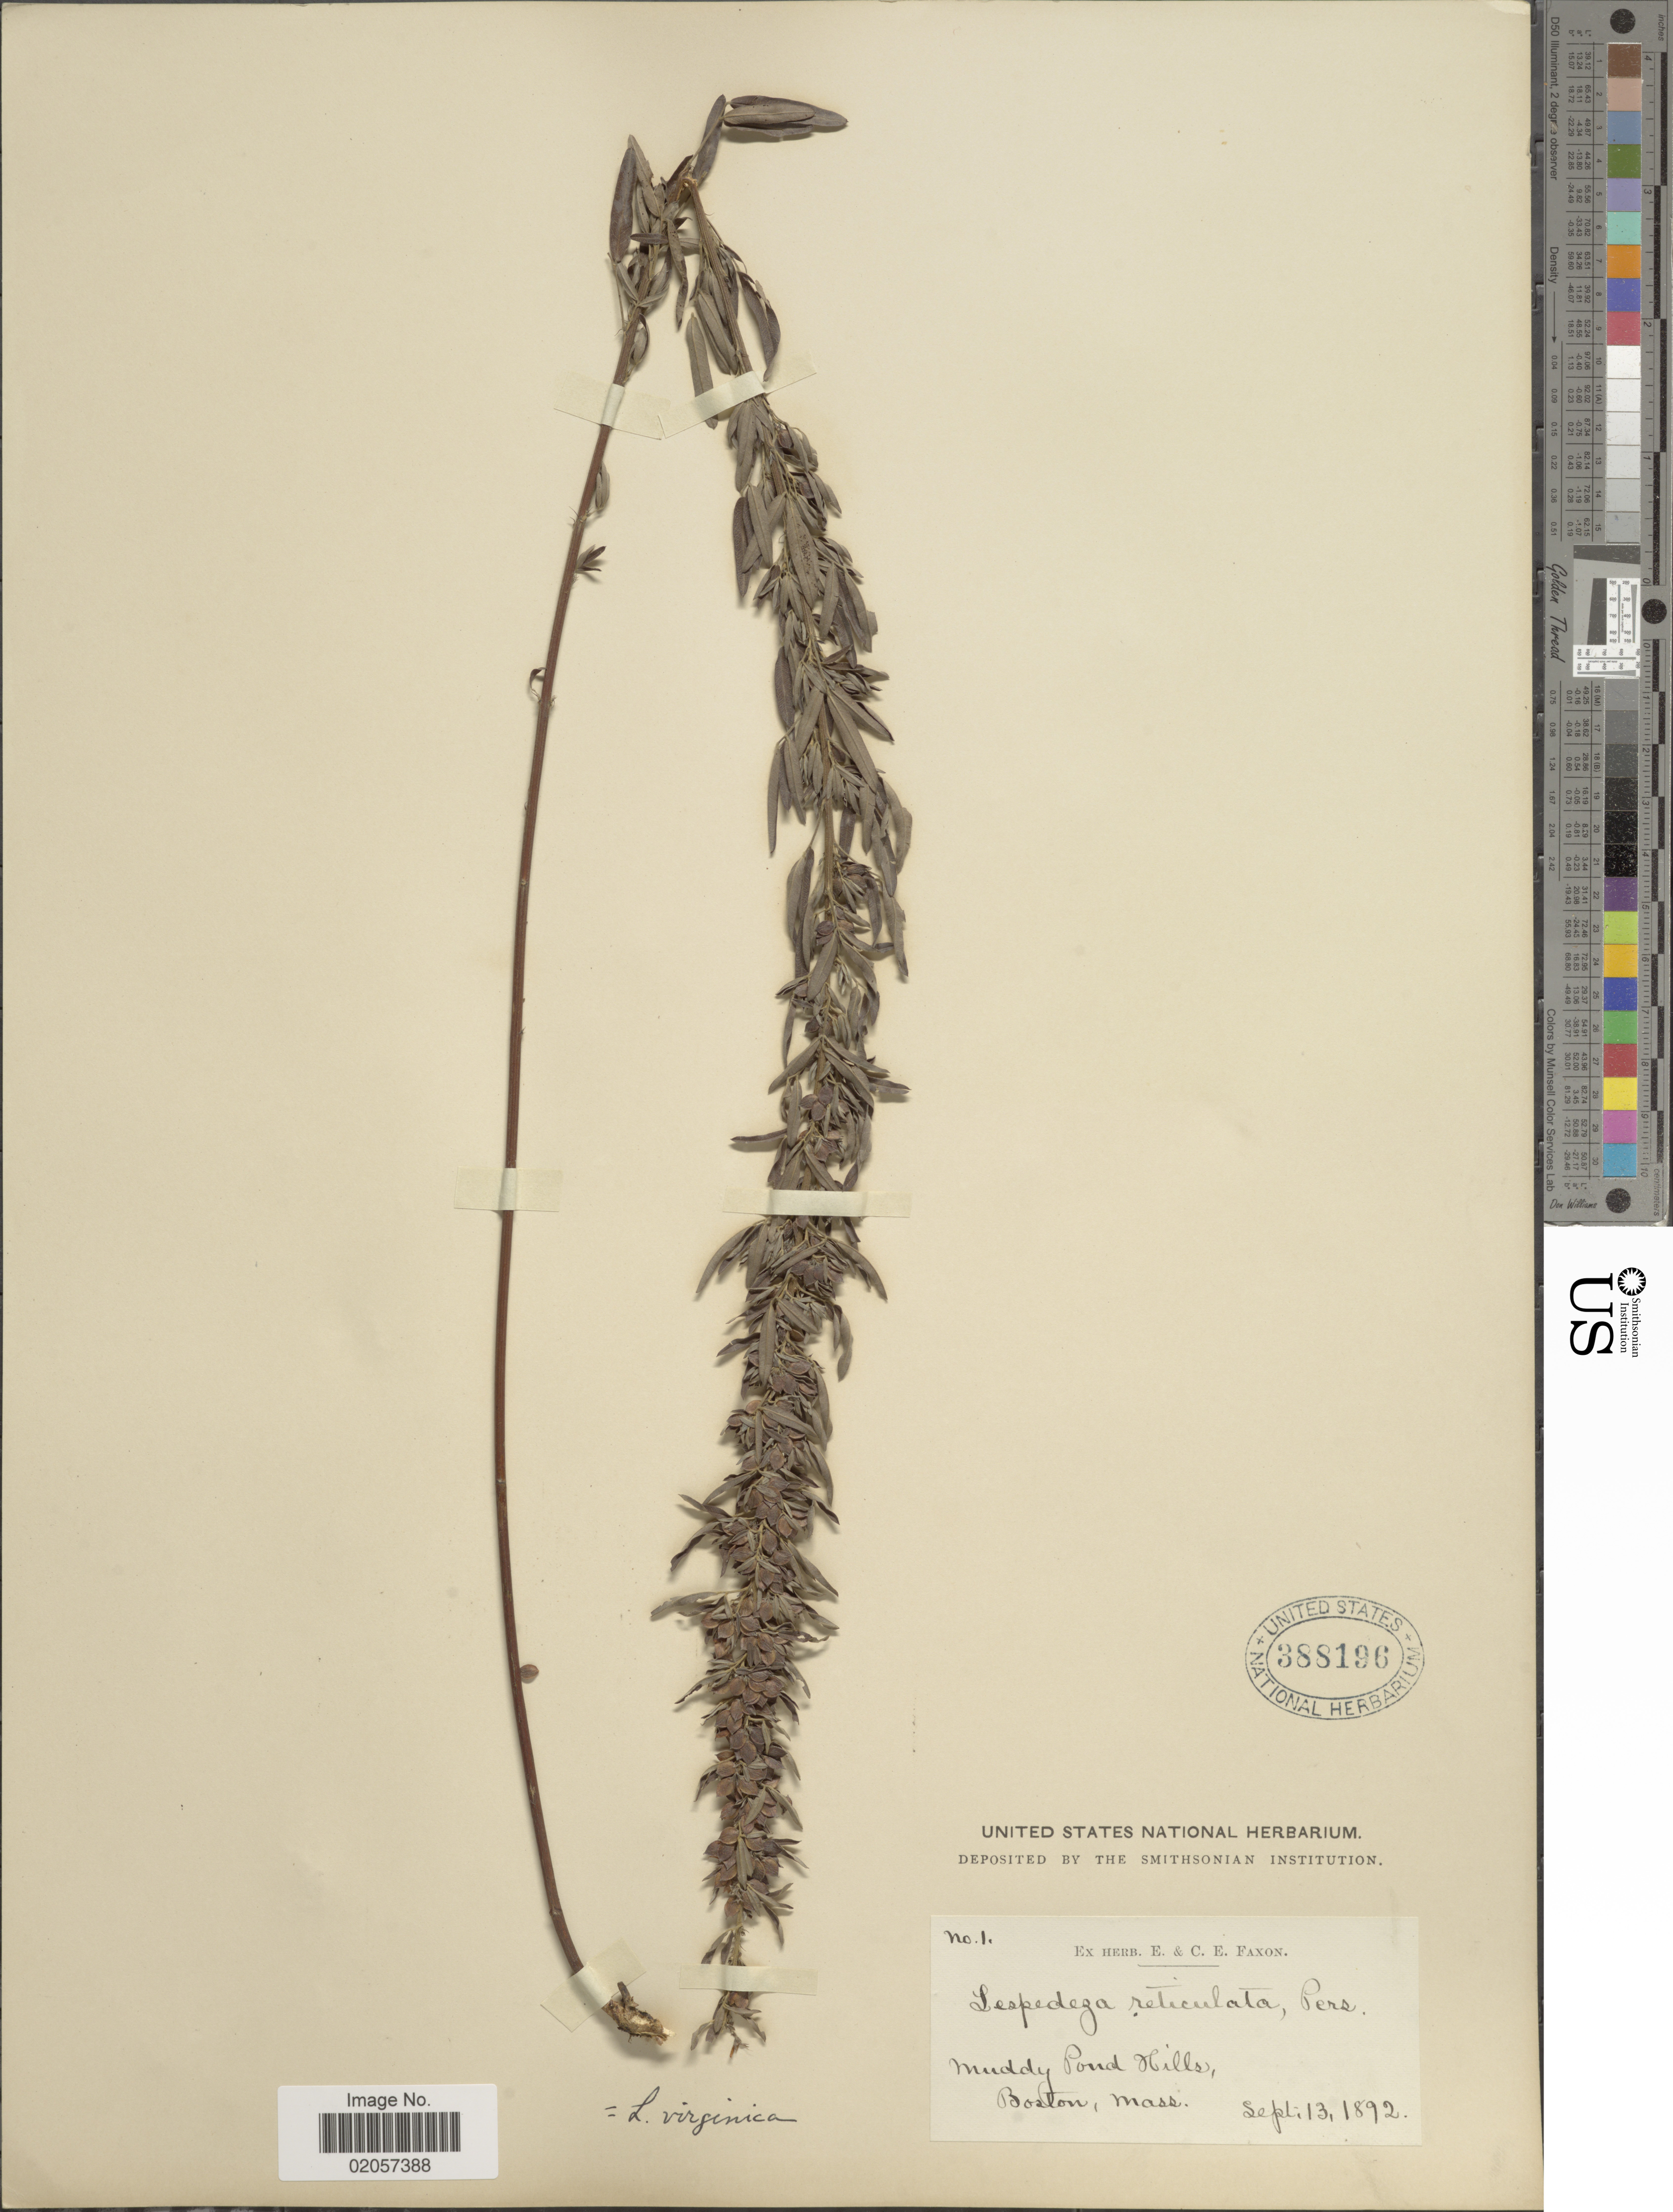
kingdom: Plantae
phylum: Tracheophyta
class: Magnoliopsida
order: Fabales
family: Fabaceae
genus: Lespedeza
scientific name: Lespedeza virginica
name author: (L.) Britton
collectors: ex herb. E. & C.E. Faxon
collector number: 1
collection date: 1892-09-13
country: United States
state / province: Massachusetts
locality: Muddy Pond Hills, Boston, Mass.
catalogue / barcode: US 388196